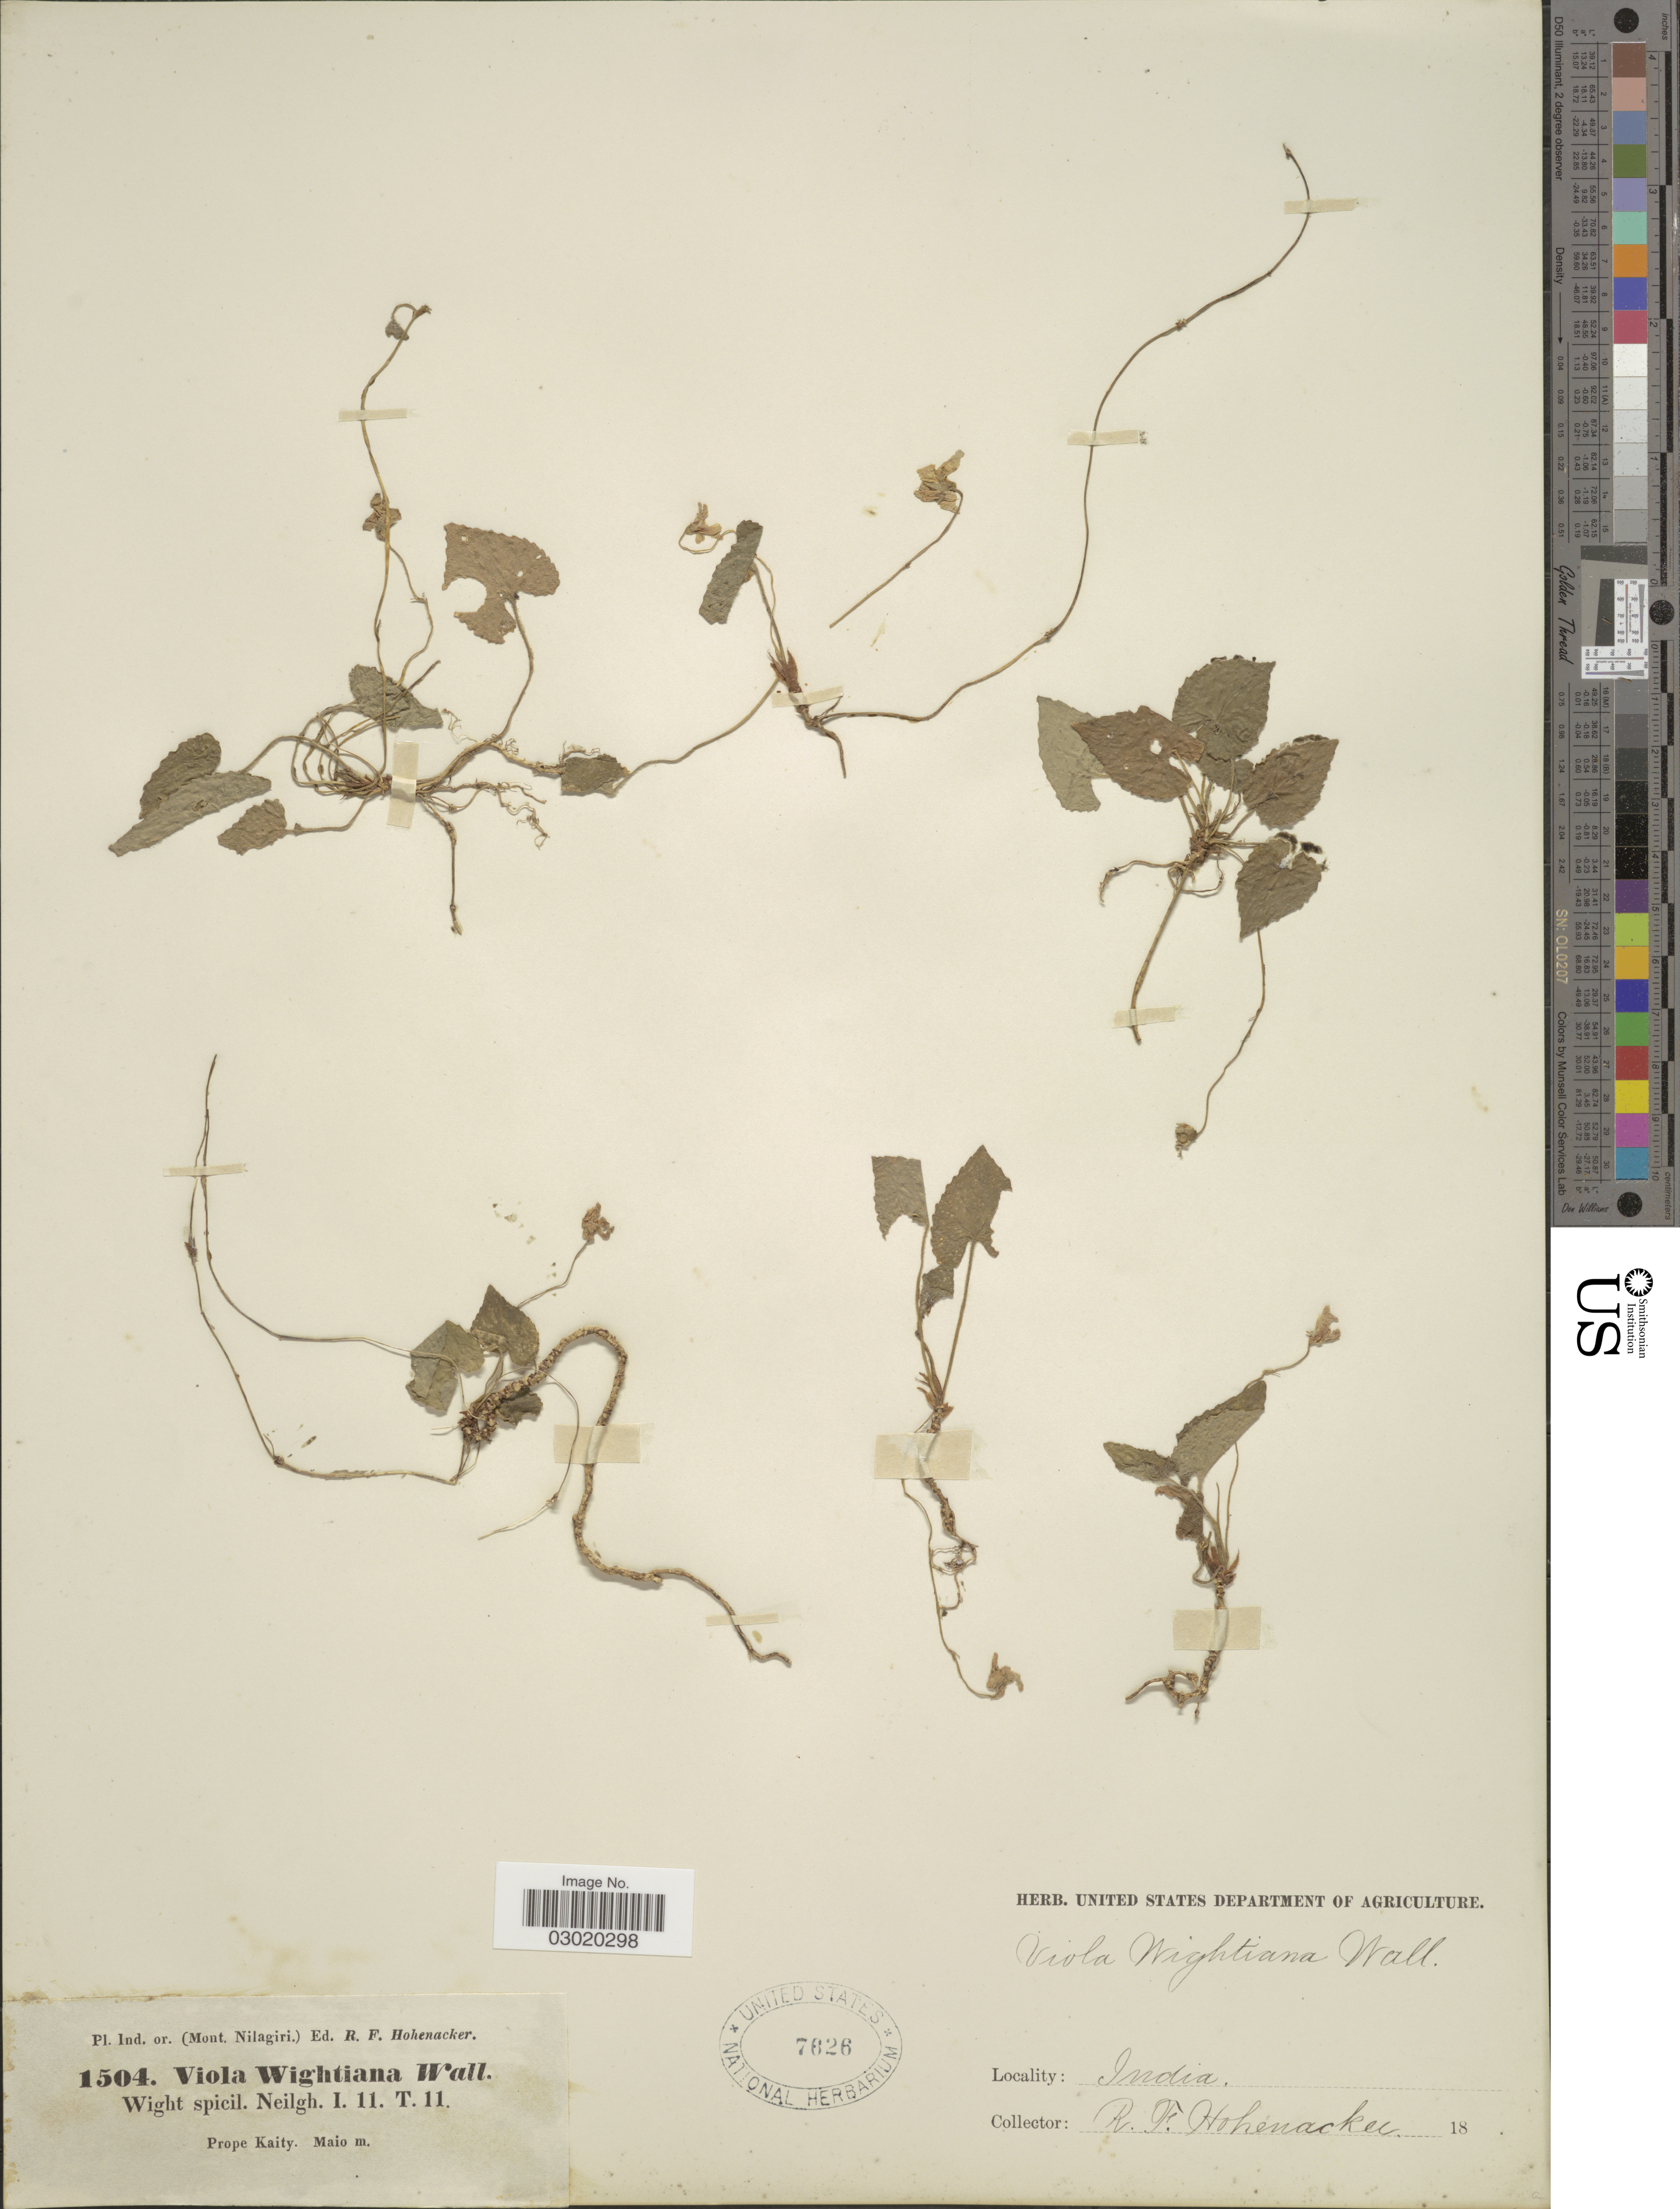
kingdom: Plantae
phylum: Tracheophyta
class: Magnoliopsida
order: Malpighiales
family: Violaceae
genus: Viola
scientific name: Viola wightiana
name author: Wall.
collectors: R. F. Hohenacker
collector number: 1504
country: India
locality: Mont Nilagiri. Prope Kaity.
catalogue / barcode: US 7626